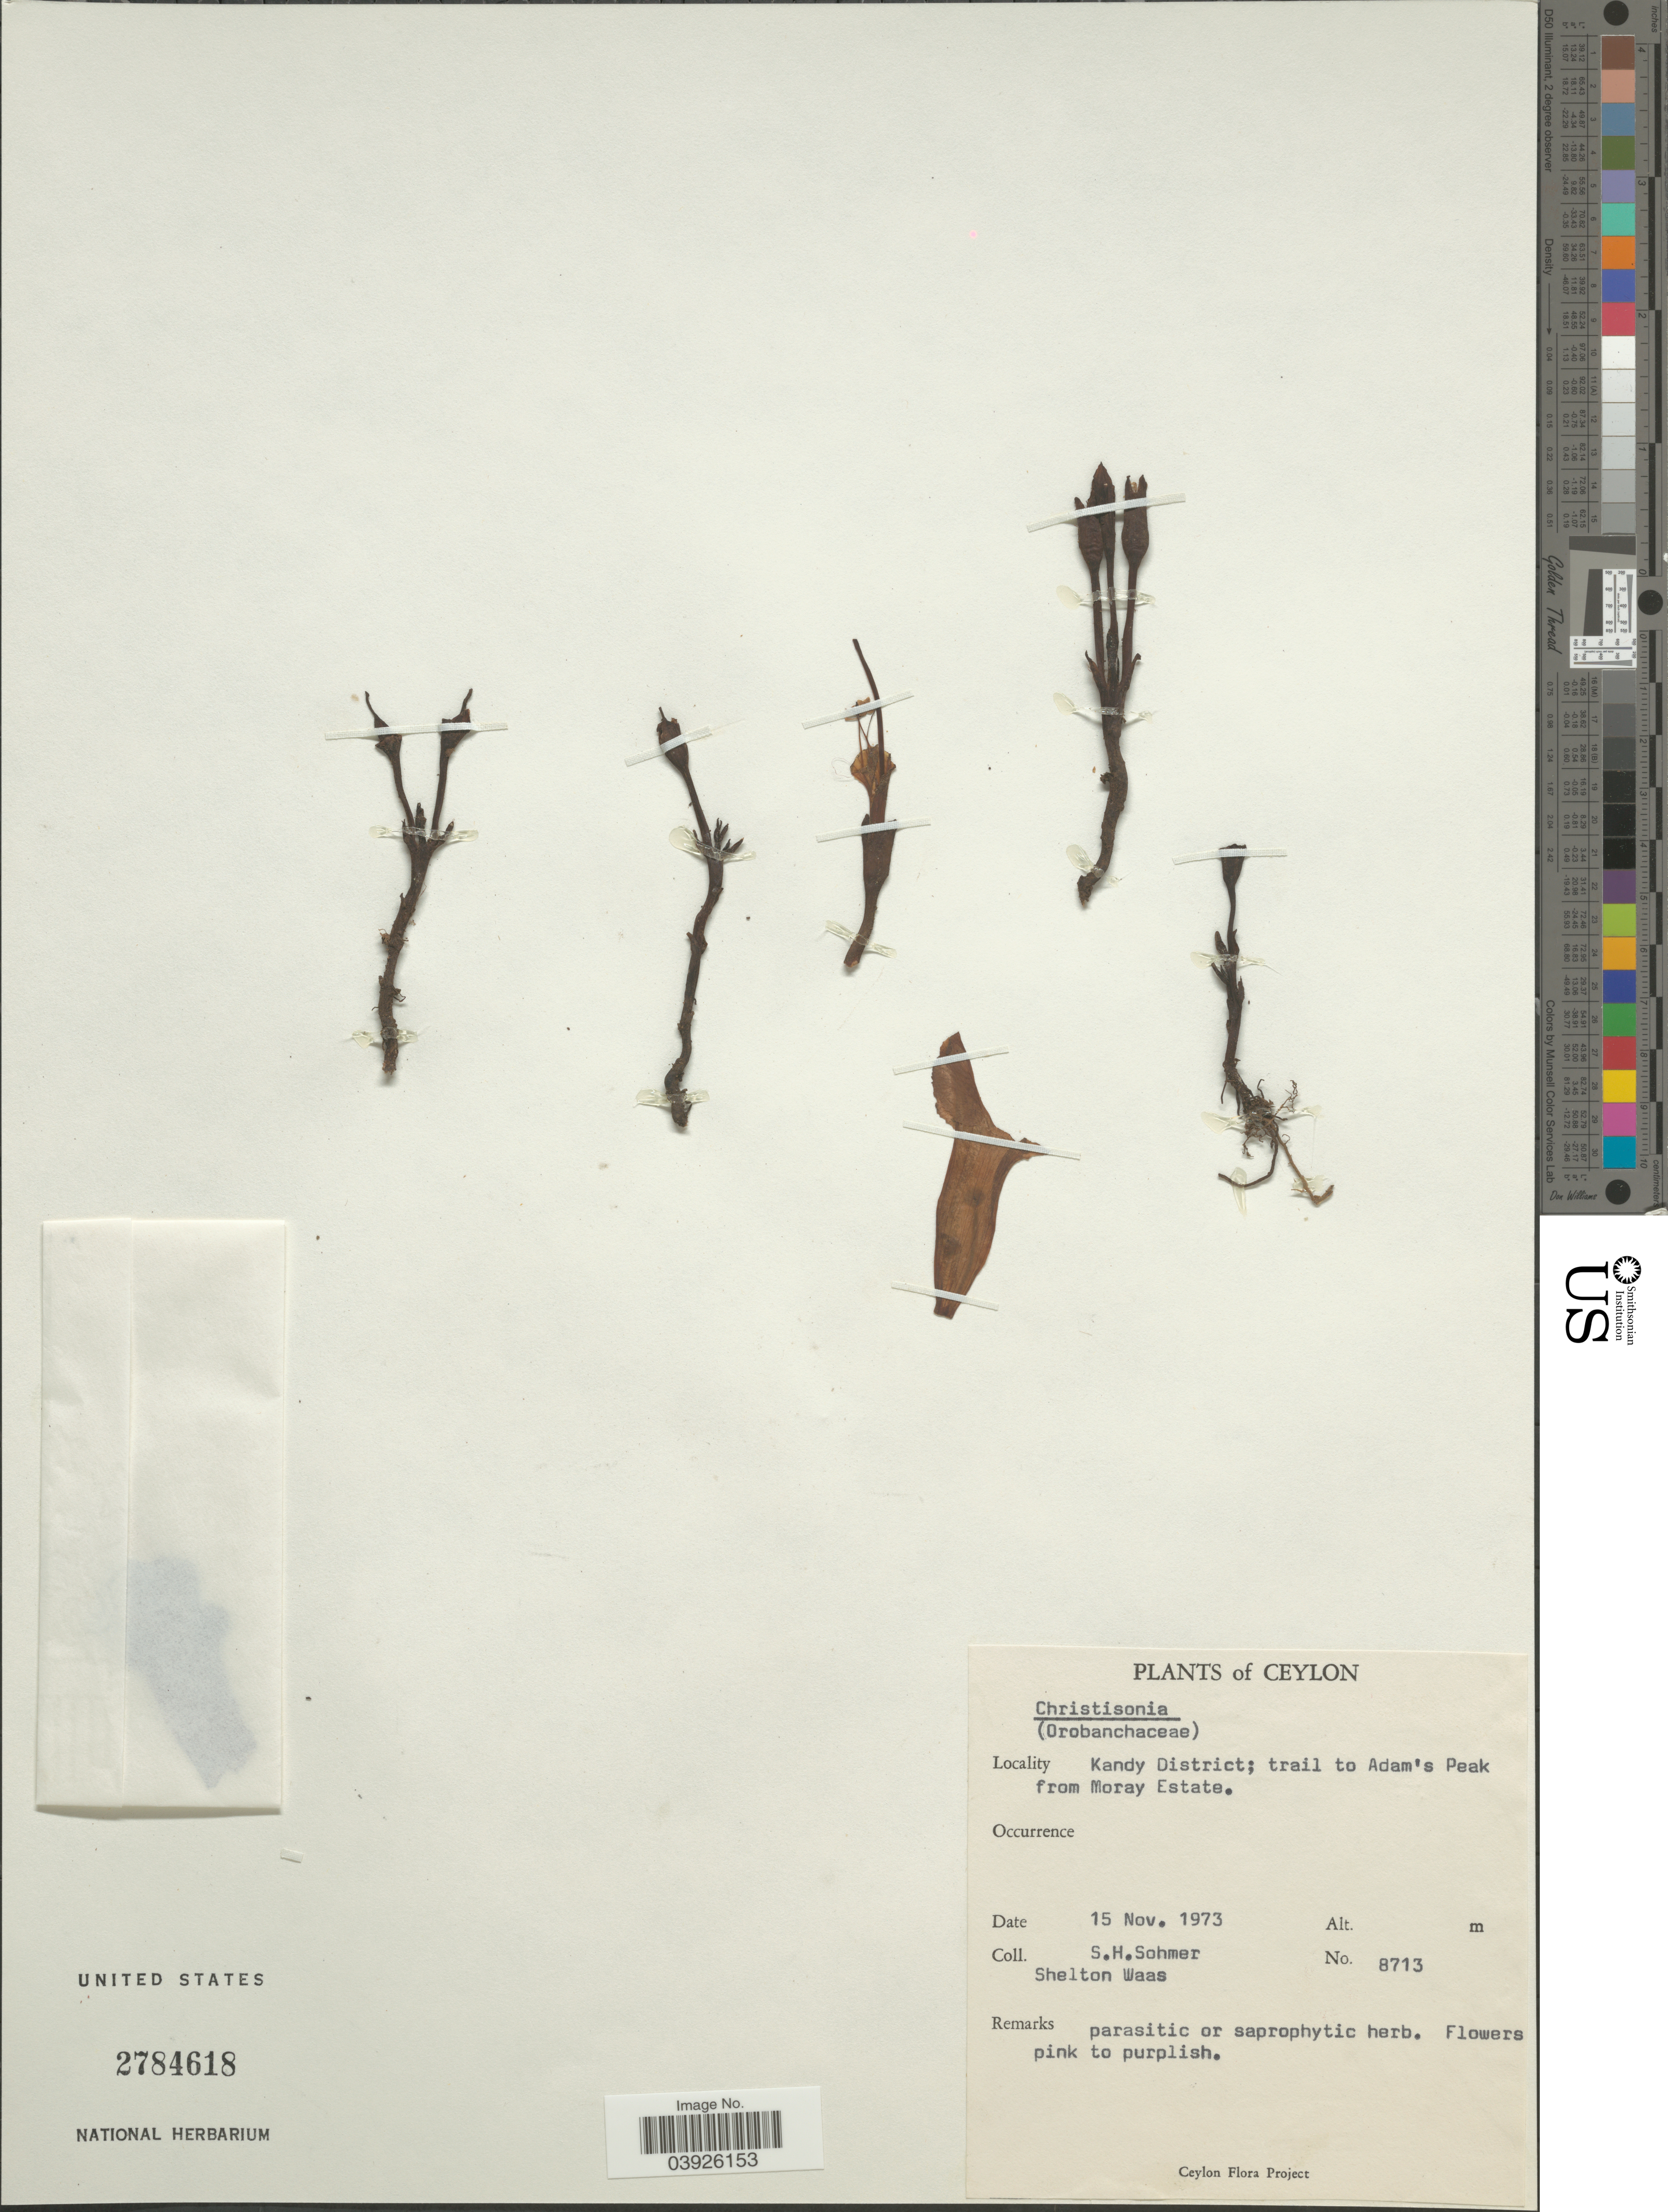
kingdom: Plantae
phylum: Tracheophyta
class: Magnoliopsida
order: Lamiales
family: Orobanchaceae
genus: Christisonia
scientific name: Christisonia sp.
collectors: S. H. Sohmer & S. Waas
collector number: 8713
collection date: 1973-11-15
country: Sri Lanka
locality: Ceylon. Kandy District: trail to Adam's Peak from Moray Estate.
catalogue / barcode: US 2784618